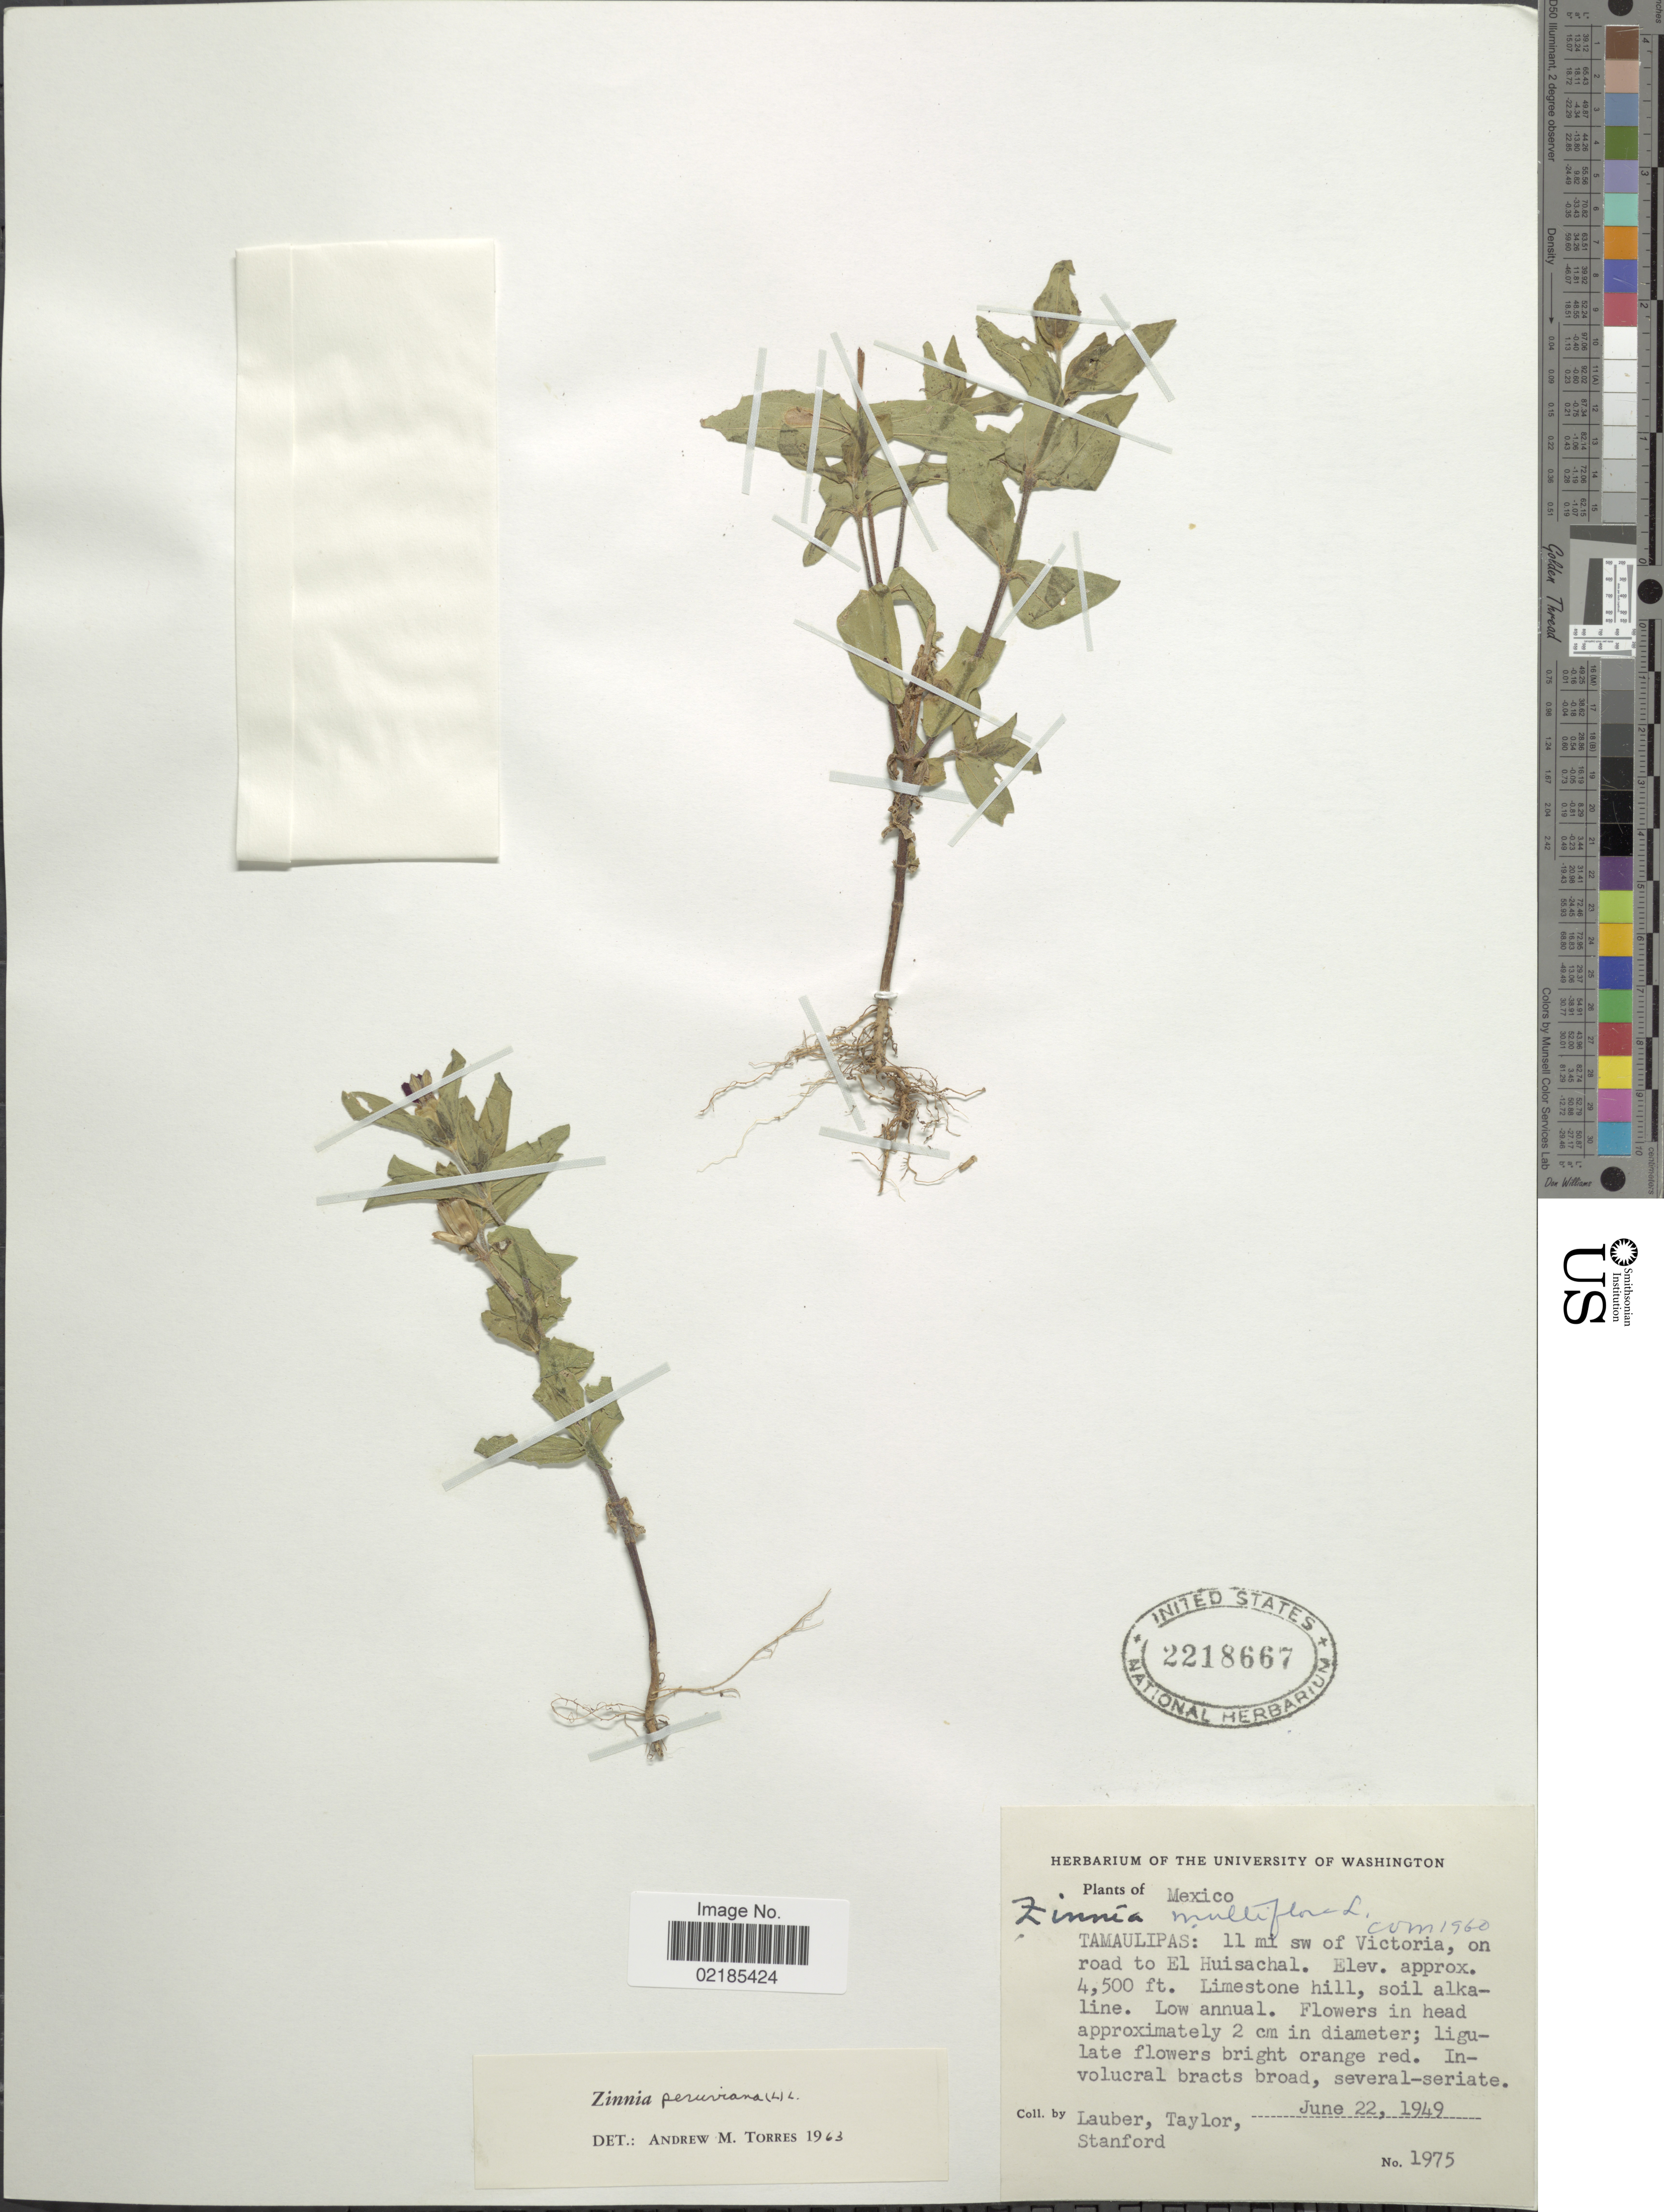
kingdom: Plantae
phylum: Tracheophyta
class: Magnoliopsida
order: Asterales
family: Asteraceae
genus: Zinnia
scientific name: Zinnia peruviana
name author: (L.) L.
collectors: Lauber, --, -- Taylor & -. Stanford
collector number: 1975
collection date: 1949-06-22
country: Mexico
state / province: Tamaulipas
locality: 11 mi SW of Victoria, on road to El Huisachal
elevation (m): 1372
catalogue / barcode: US 2218667